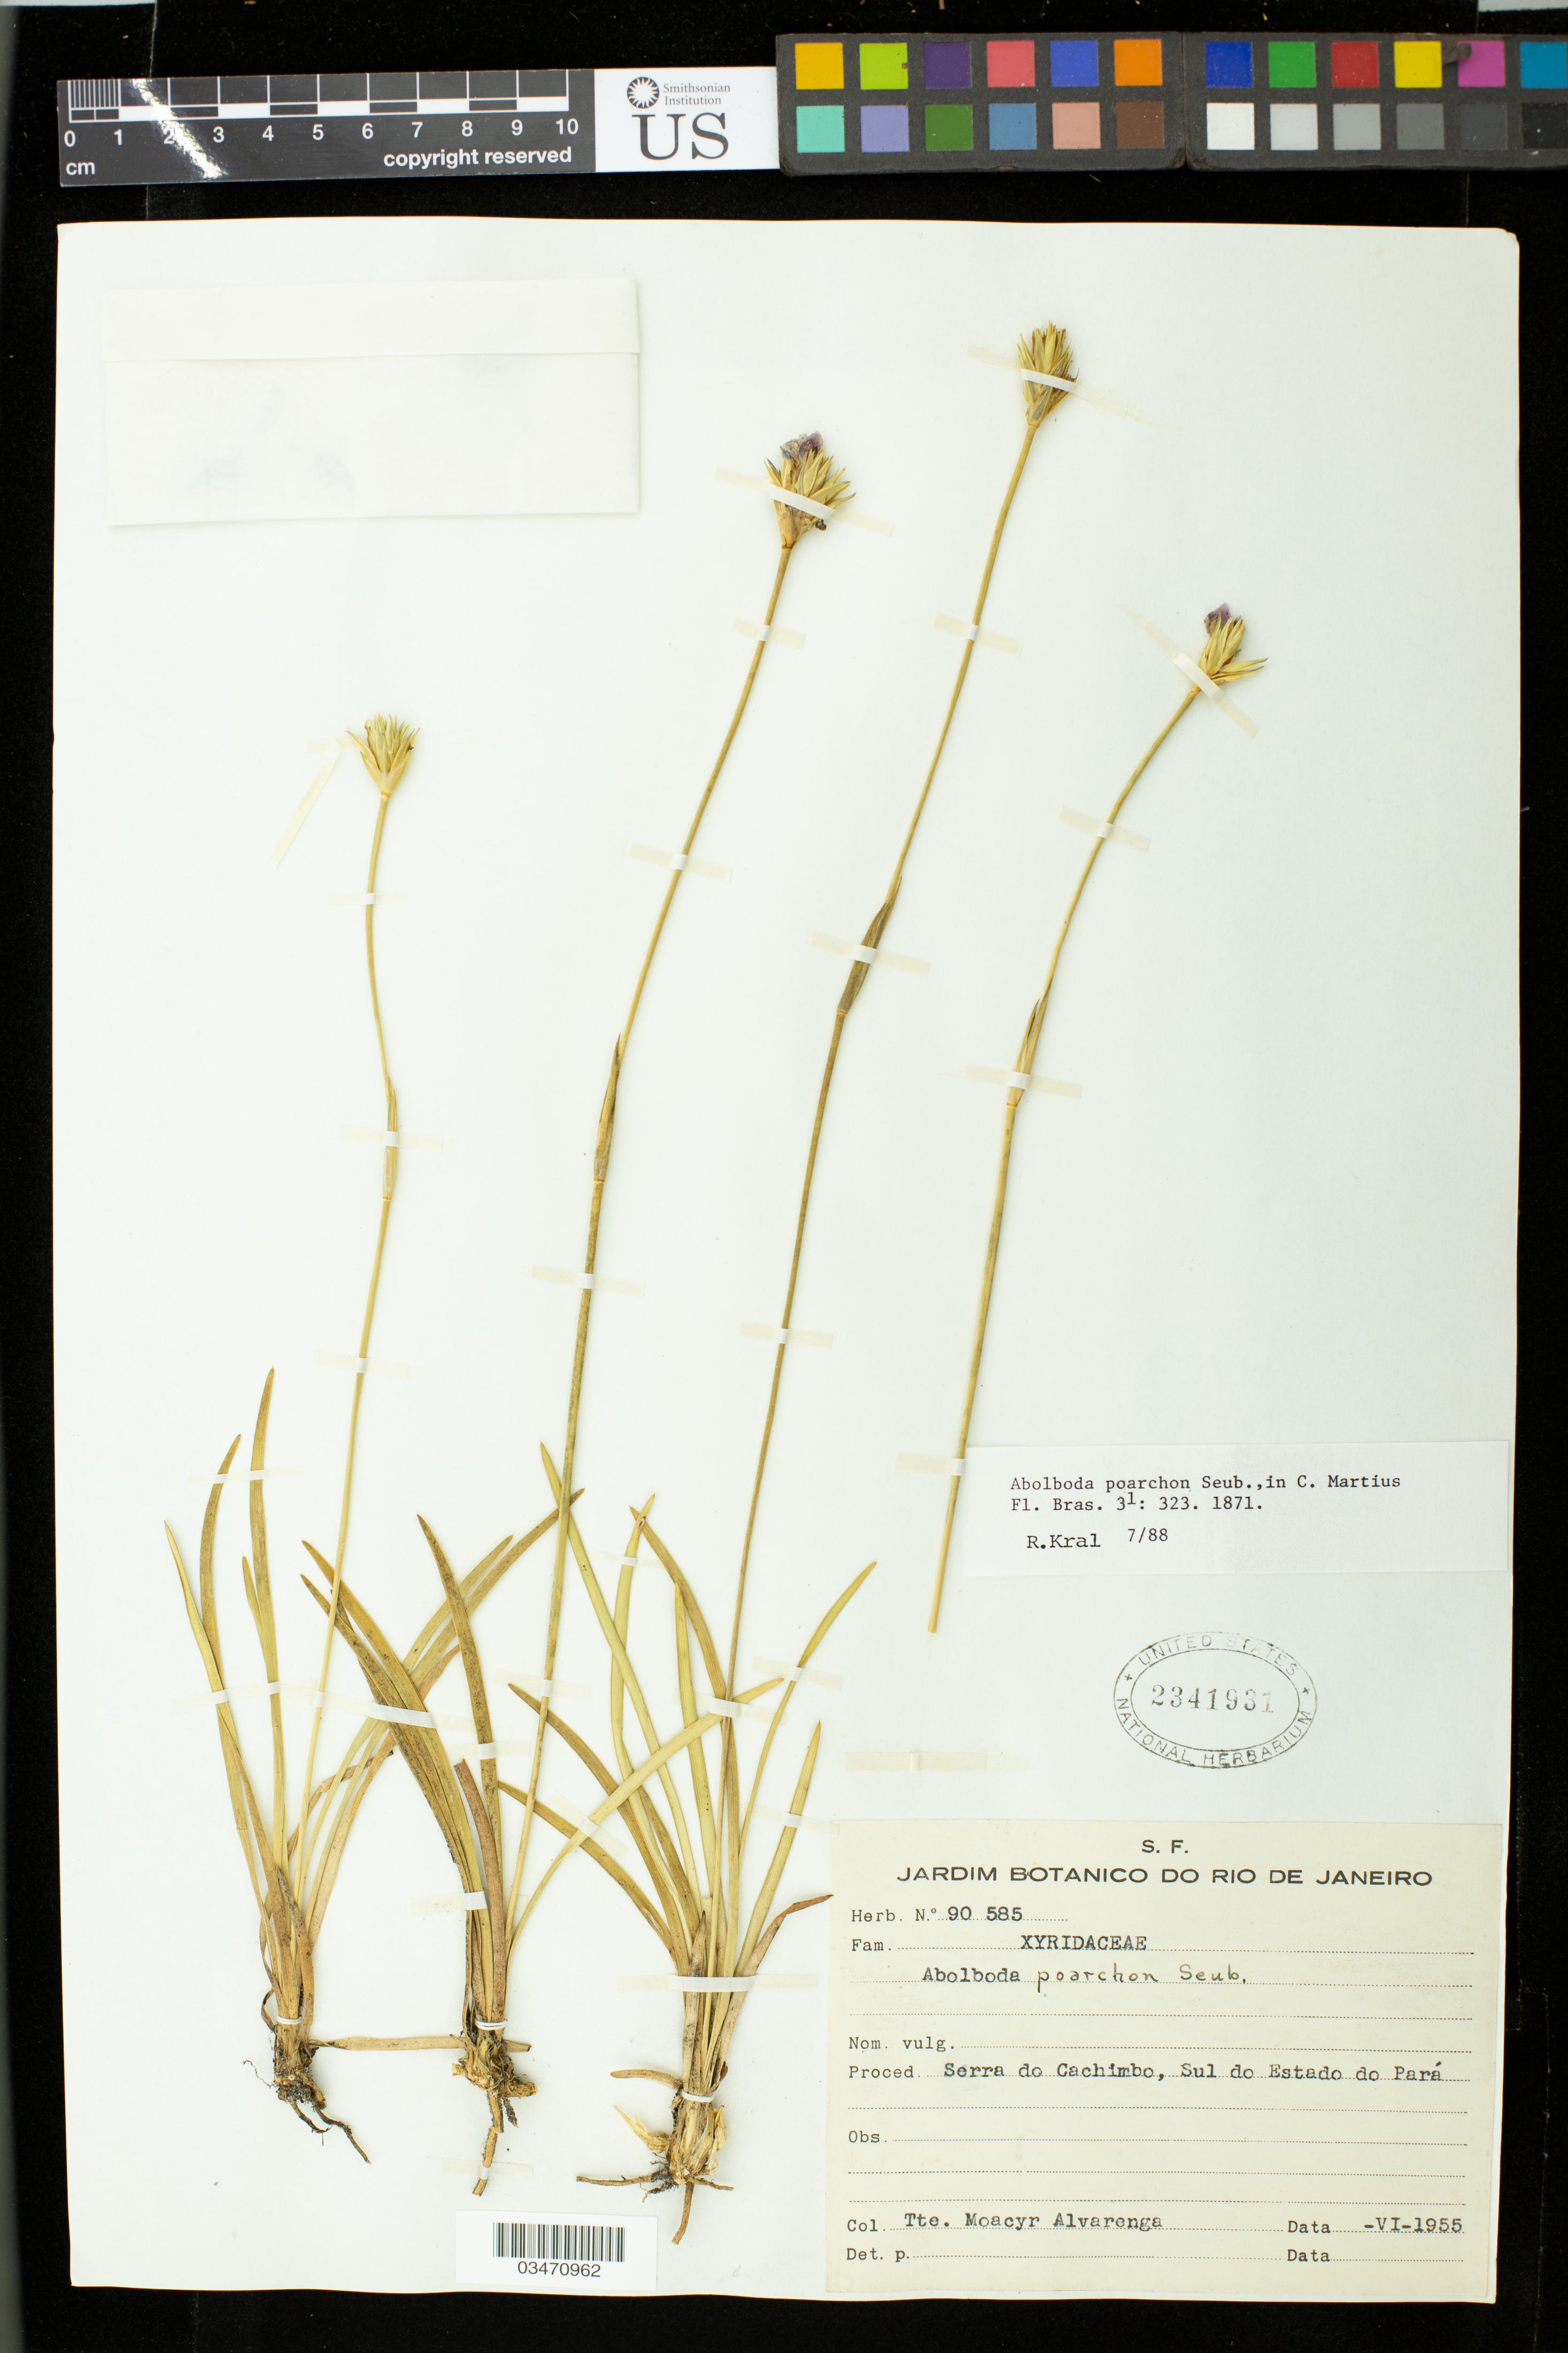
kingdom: Plantae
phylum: Tracheophyta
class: Liliopsida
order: Poales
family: Xyridaceae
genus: Abolboda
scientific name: Abolboda poarchon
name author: Seub.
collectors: M. Alvarenga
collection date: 1955-06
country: Brazil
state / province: Pará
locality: Serra do Cachimbo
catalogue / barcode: US 2341931